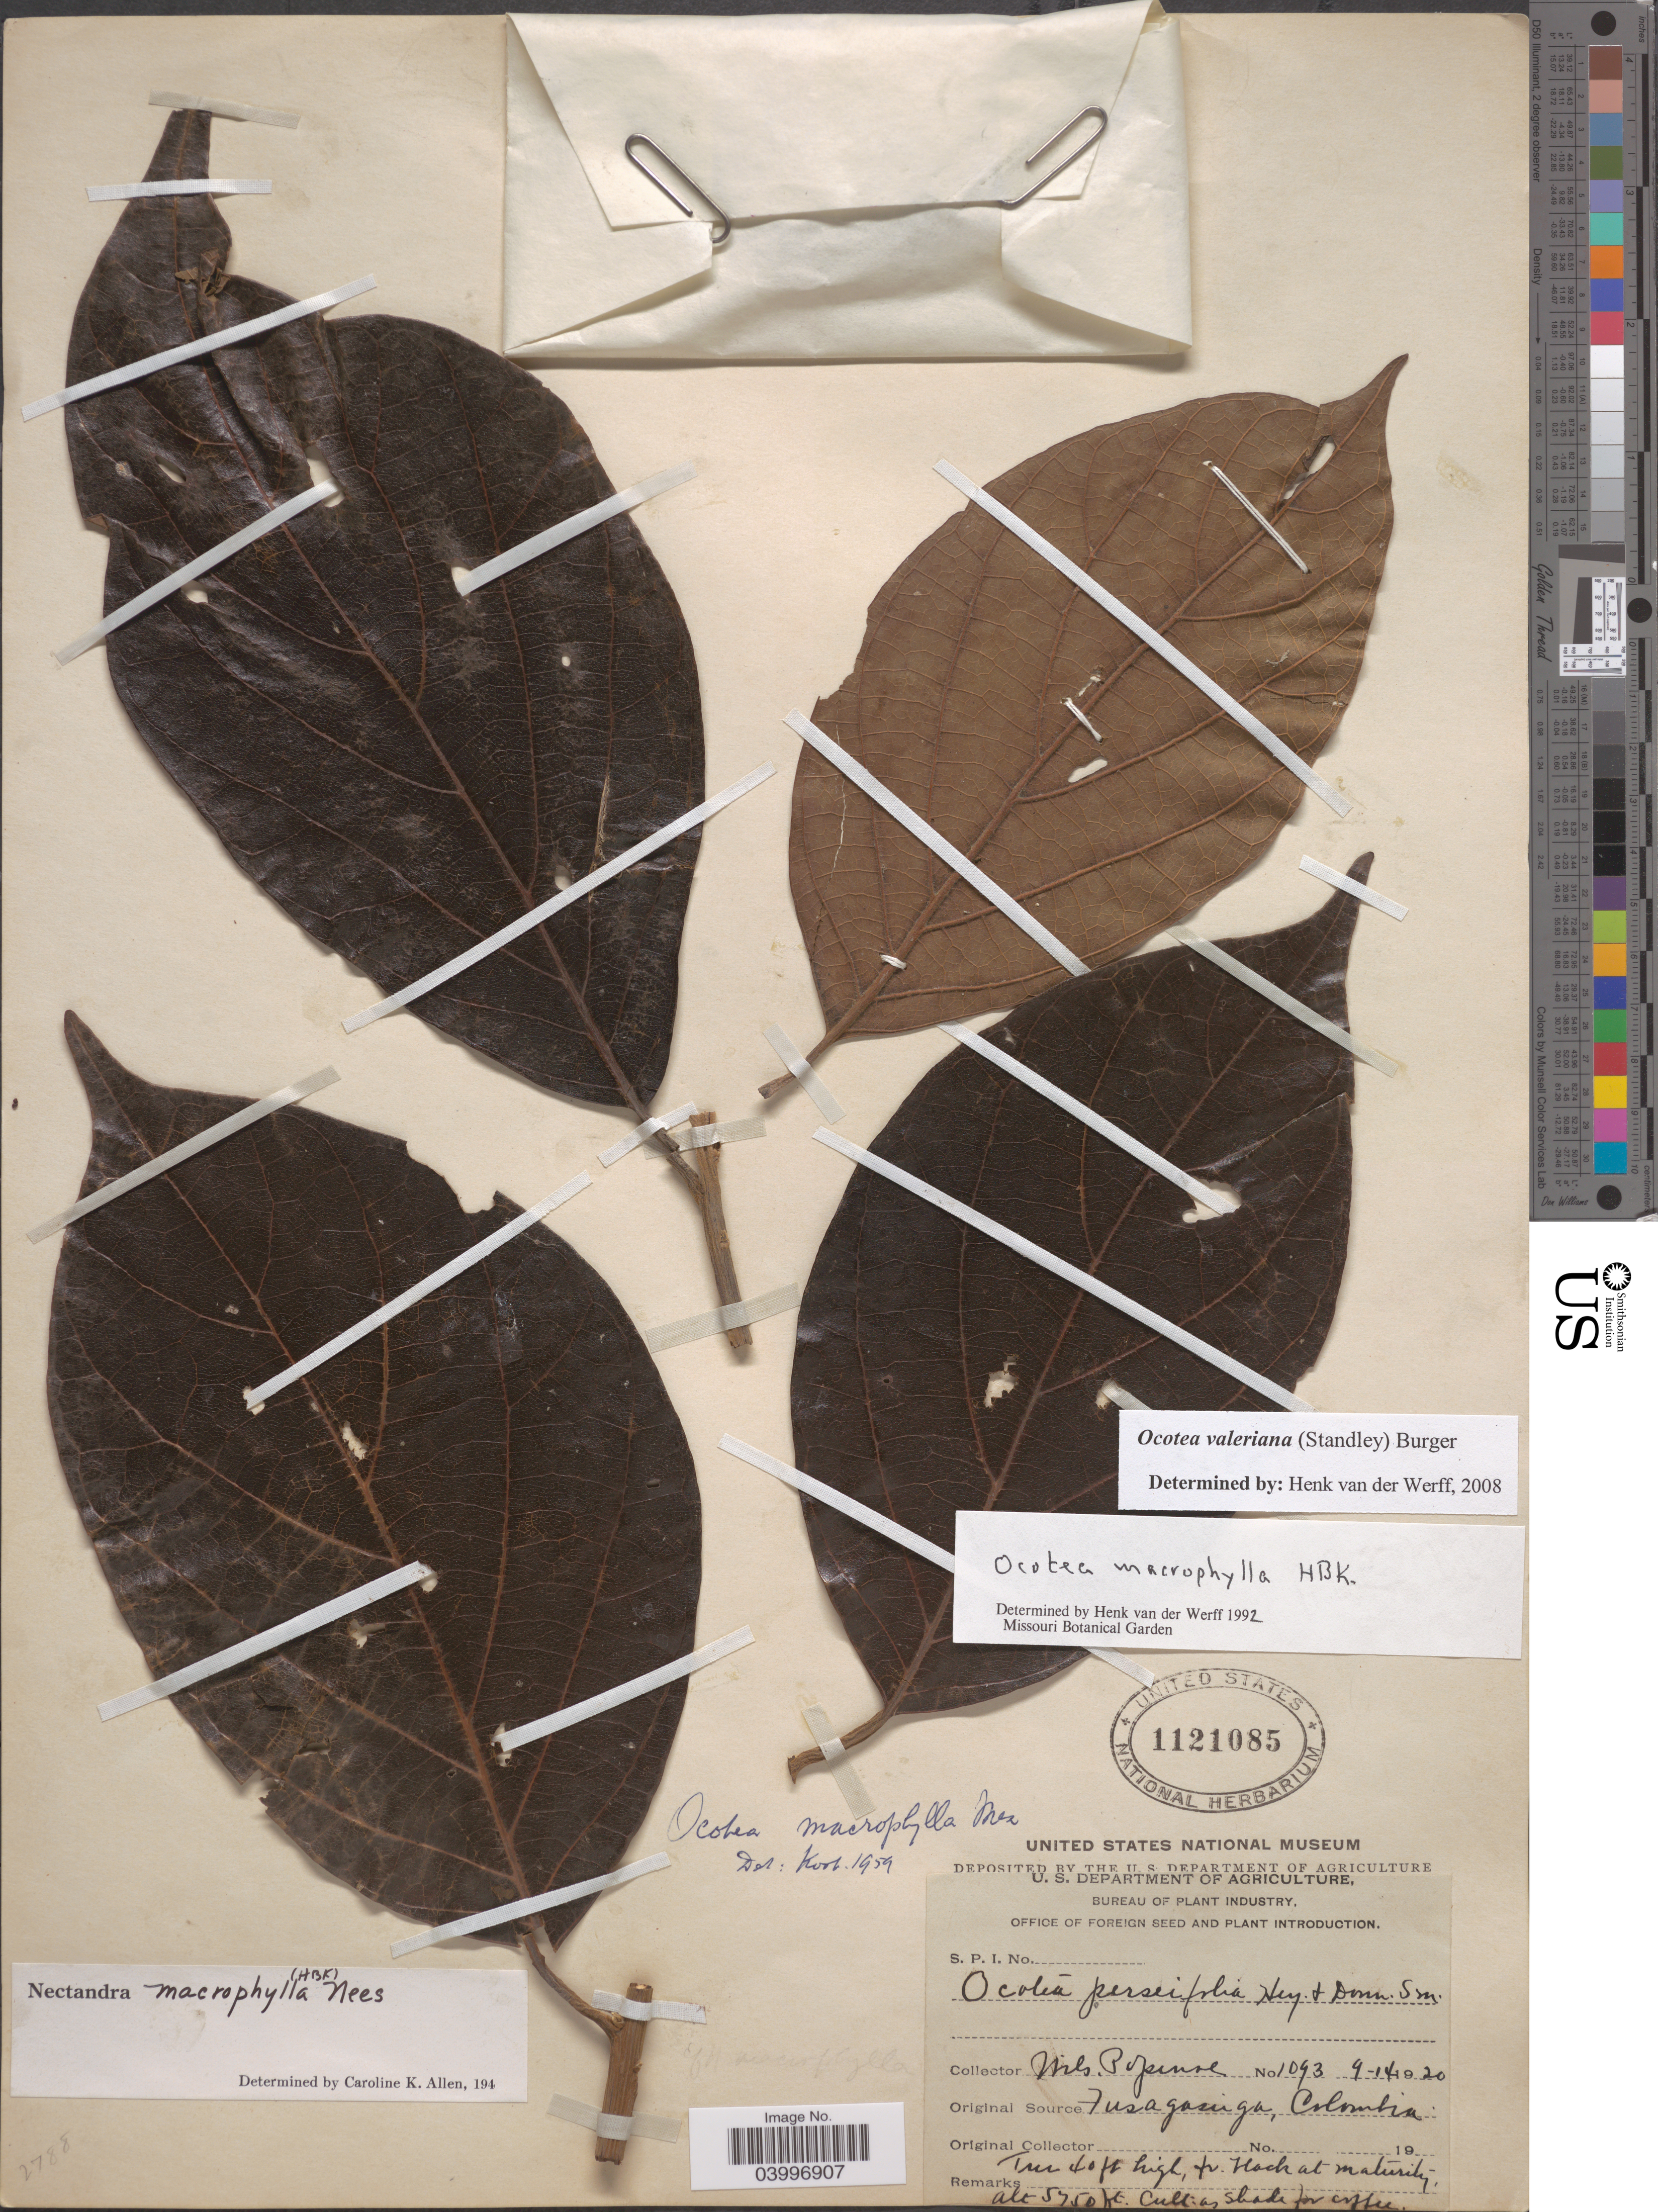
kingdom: Plantae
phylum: Tracheophyta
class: Magnoliopsida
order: Laurales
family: Lauraceae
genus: Ocotea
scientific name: Ocotea valeriana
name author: (Standl.) W.C. Burger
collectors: F. Popenoe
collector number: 1093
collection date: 1920-09-14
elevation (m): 1753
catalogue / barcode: US 1121085